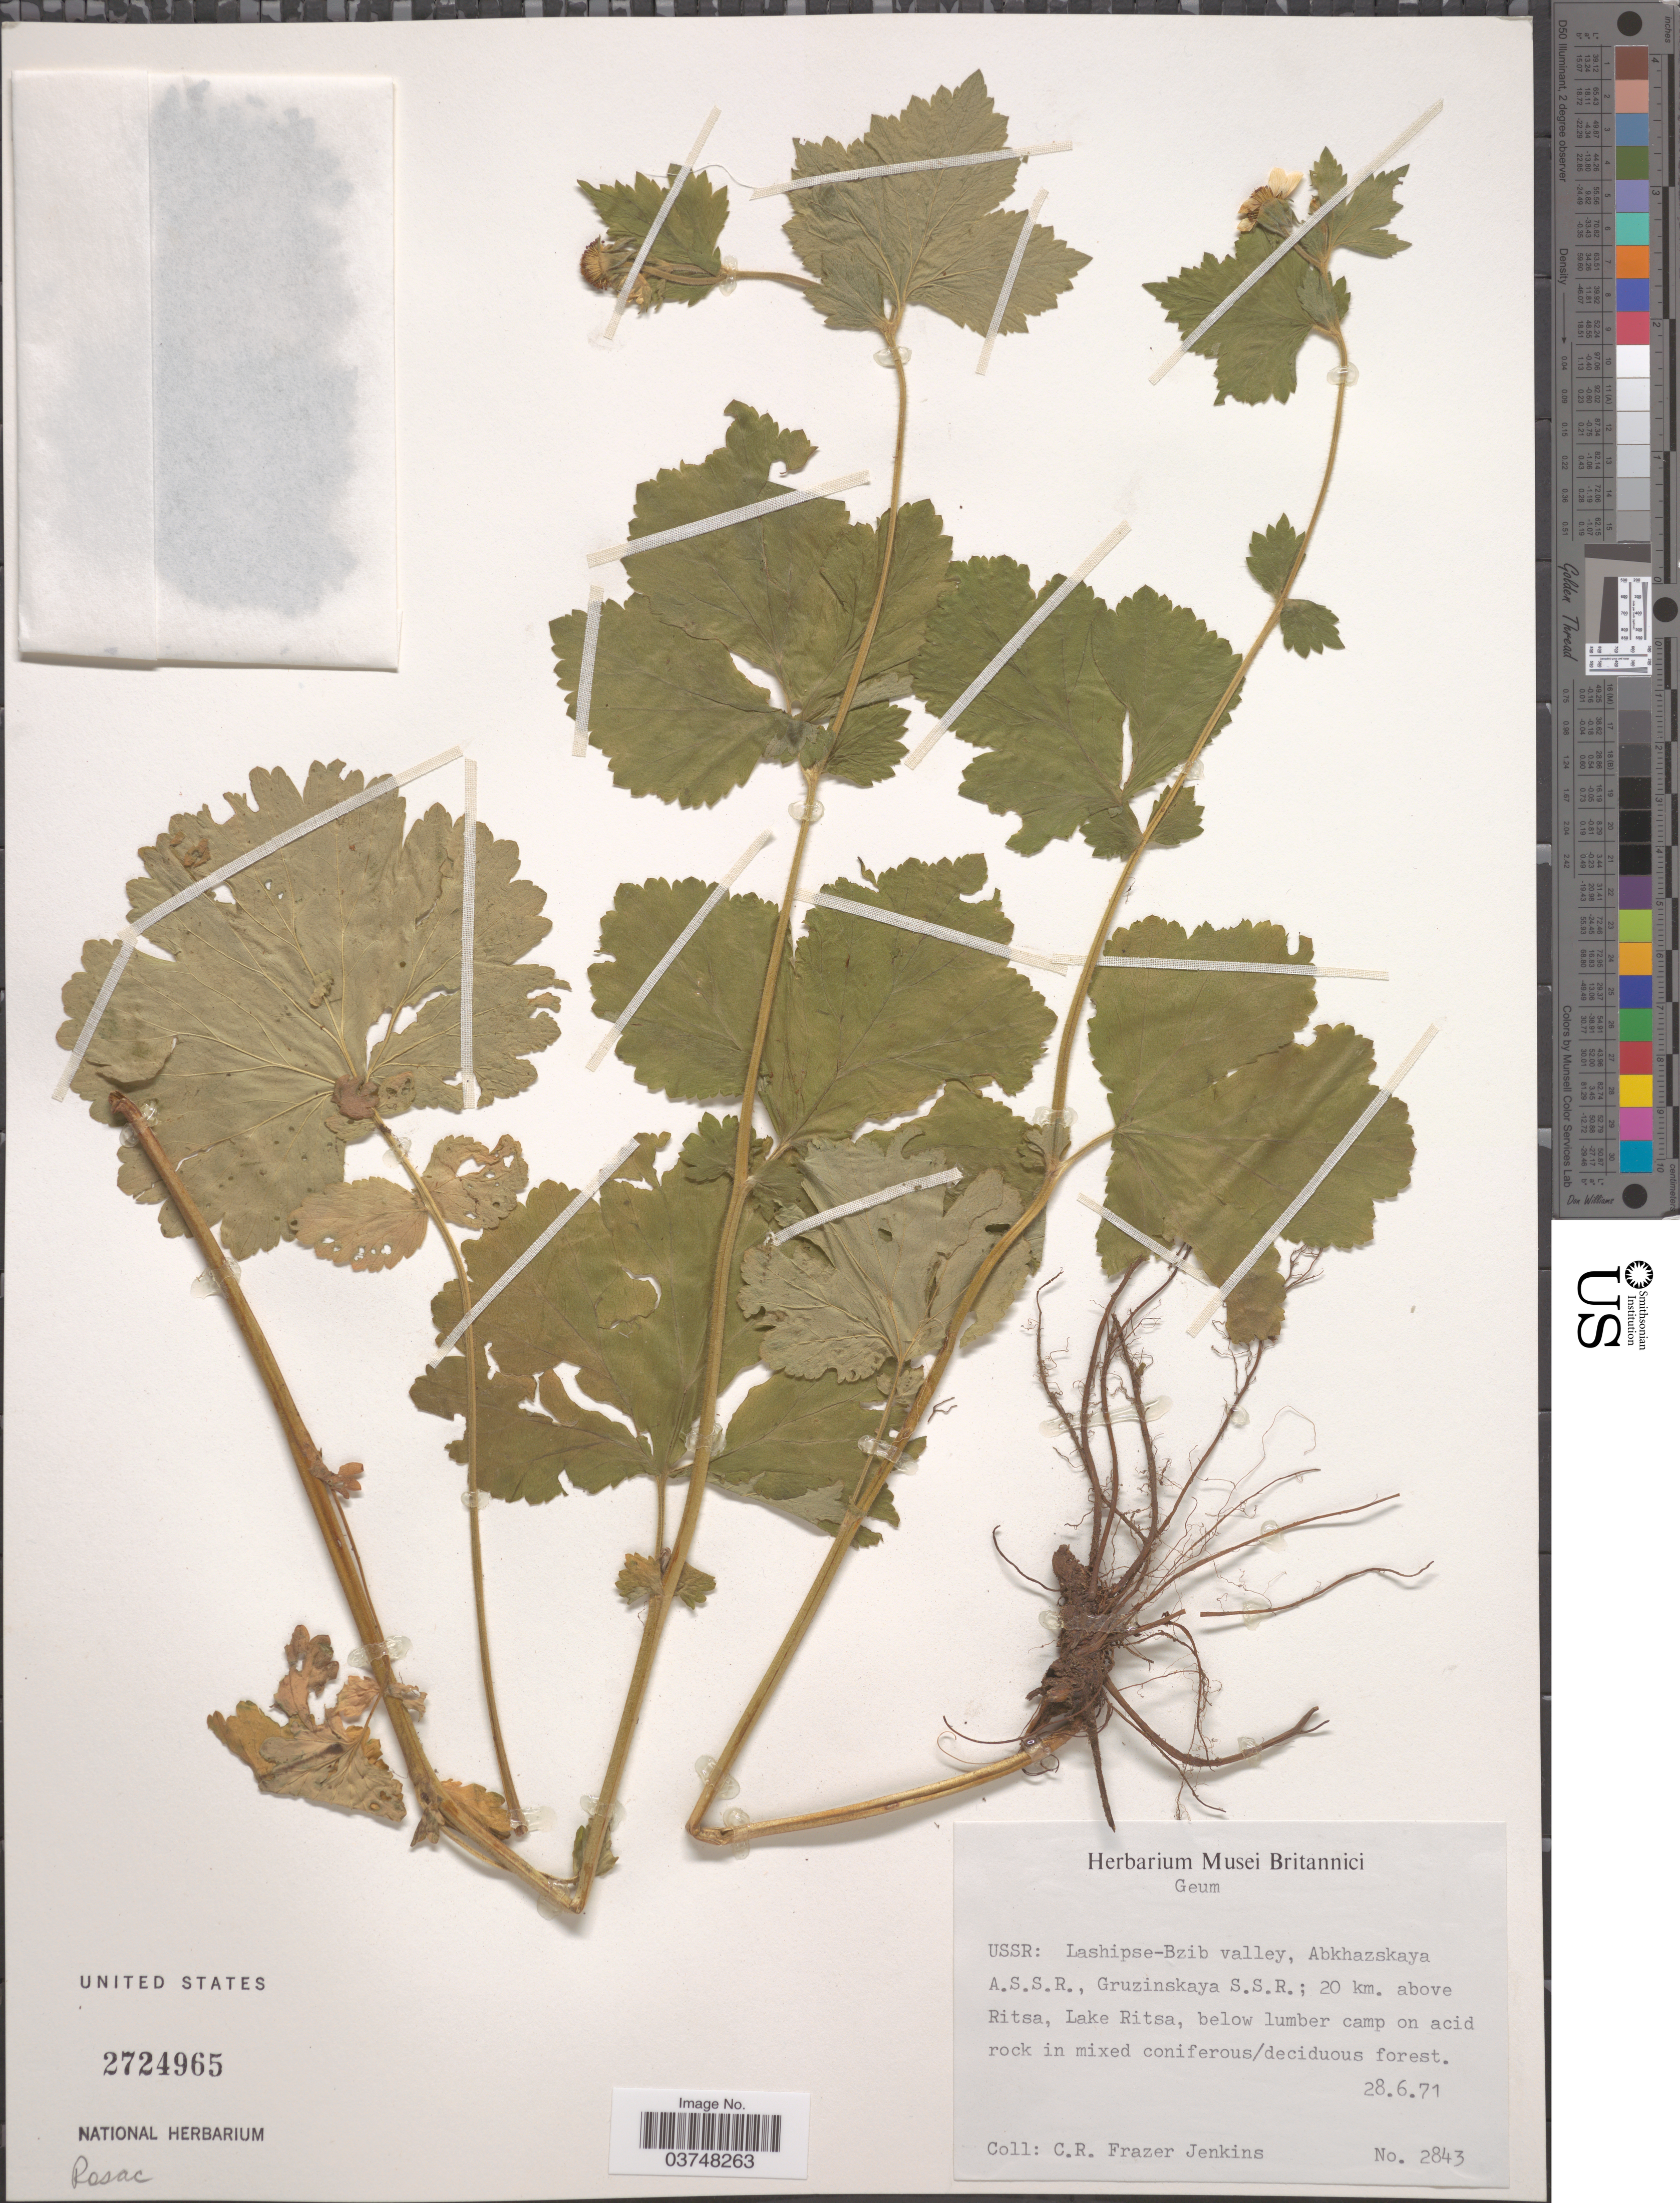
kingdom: Plantae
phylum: Tracheophyta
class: Magnoliopsida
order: Rosales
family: Rosaceae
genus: Geum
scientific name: Geum sp.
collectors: C. R. Fraser-Jenkins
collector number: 2843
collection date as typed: Transcribed d/m/y: 28/6/71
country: Georgia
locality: USSR: Lashipse-Bzib valley, Abkhazskaya. A.S.S.R., Gruzinskaya S.S.R.; 20 km. above Ritsa, Lake Ritsa.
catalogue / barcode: US 2724965